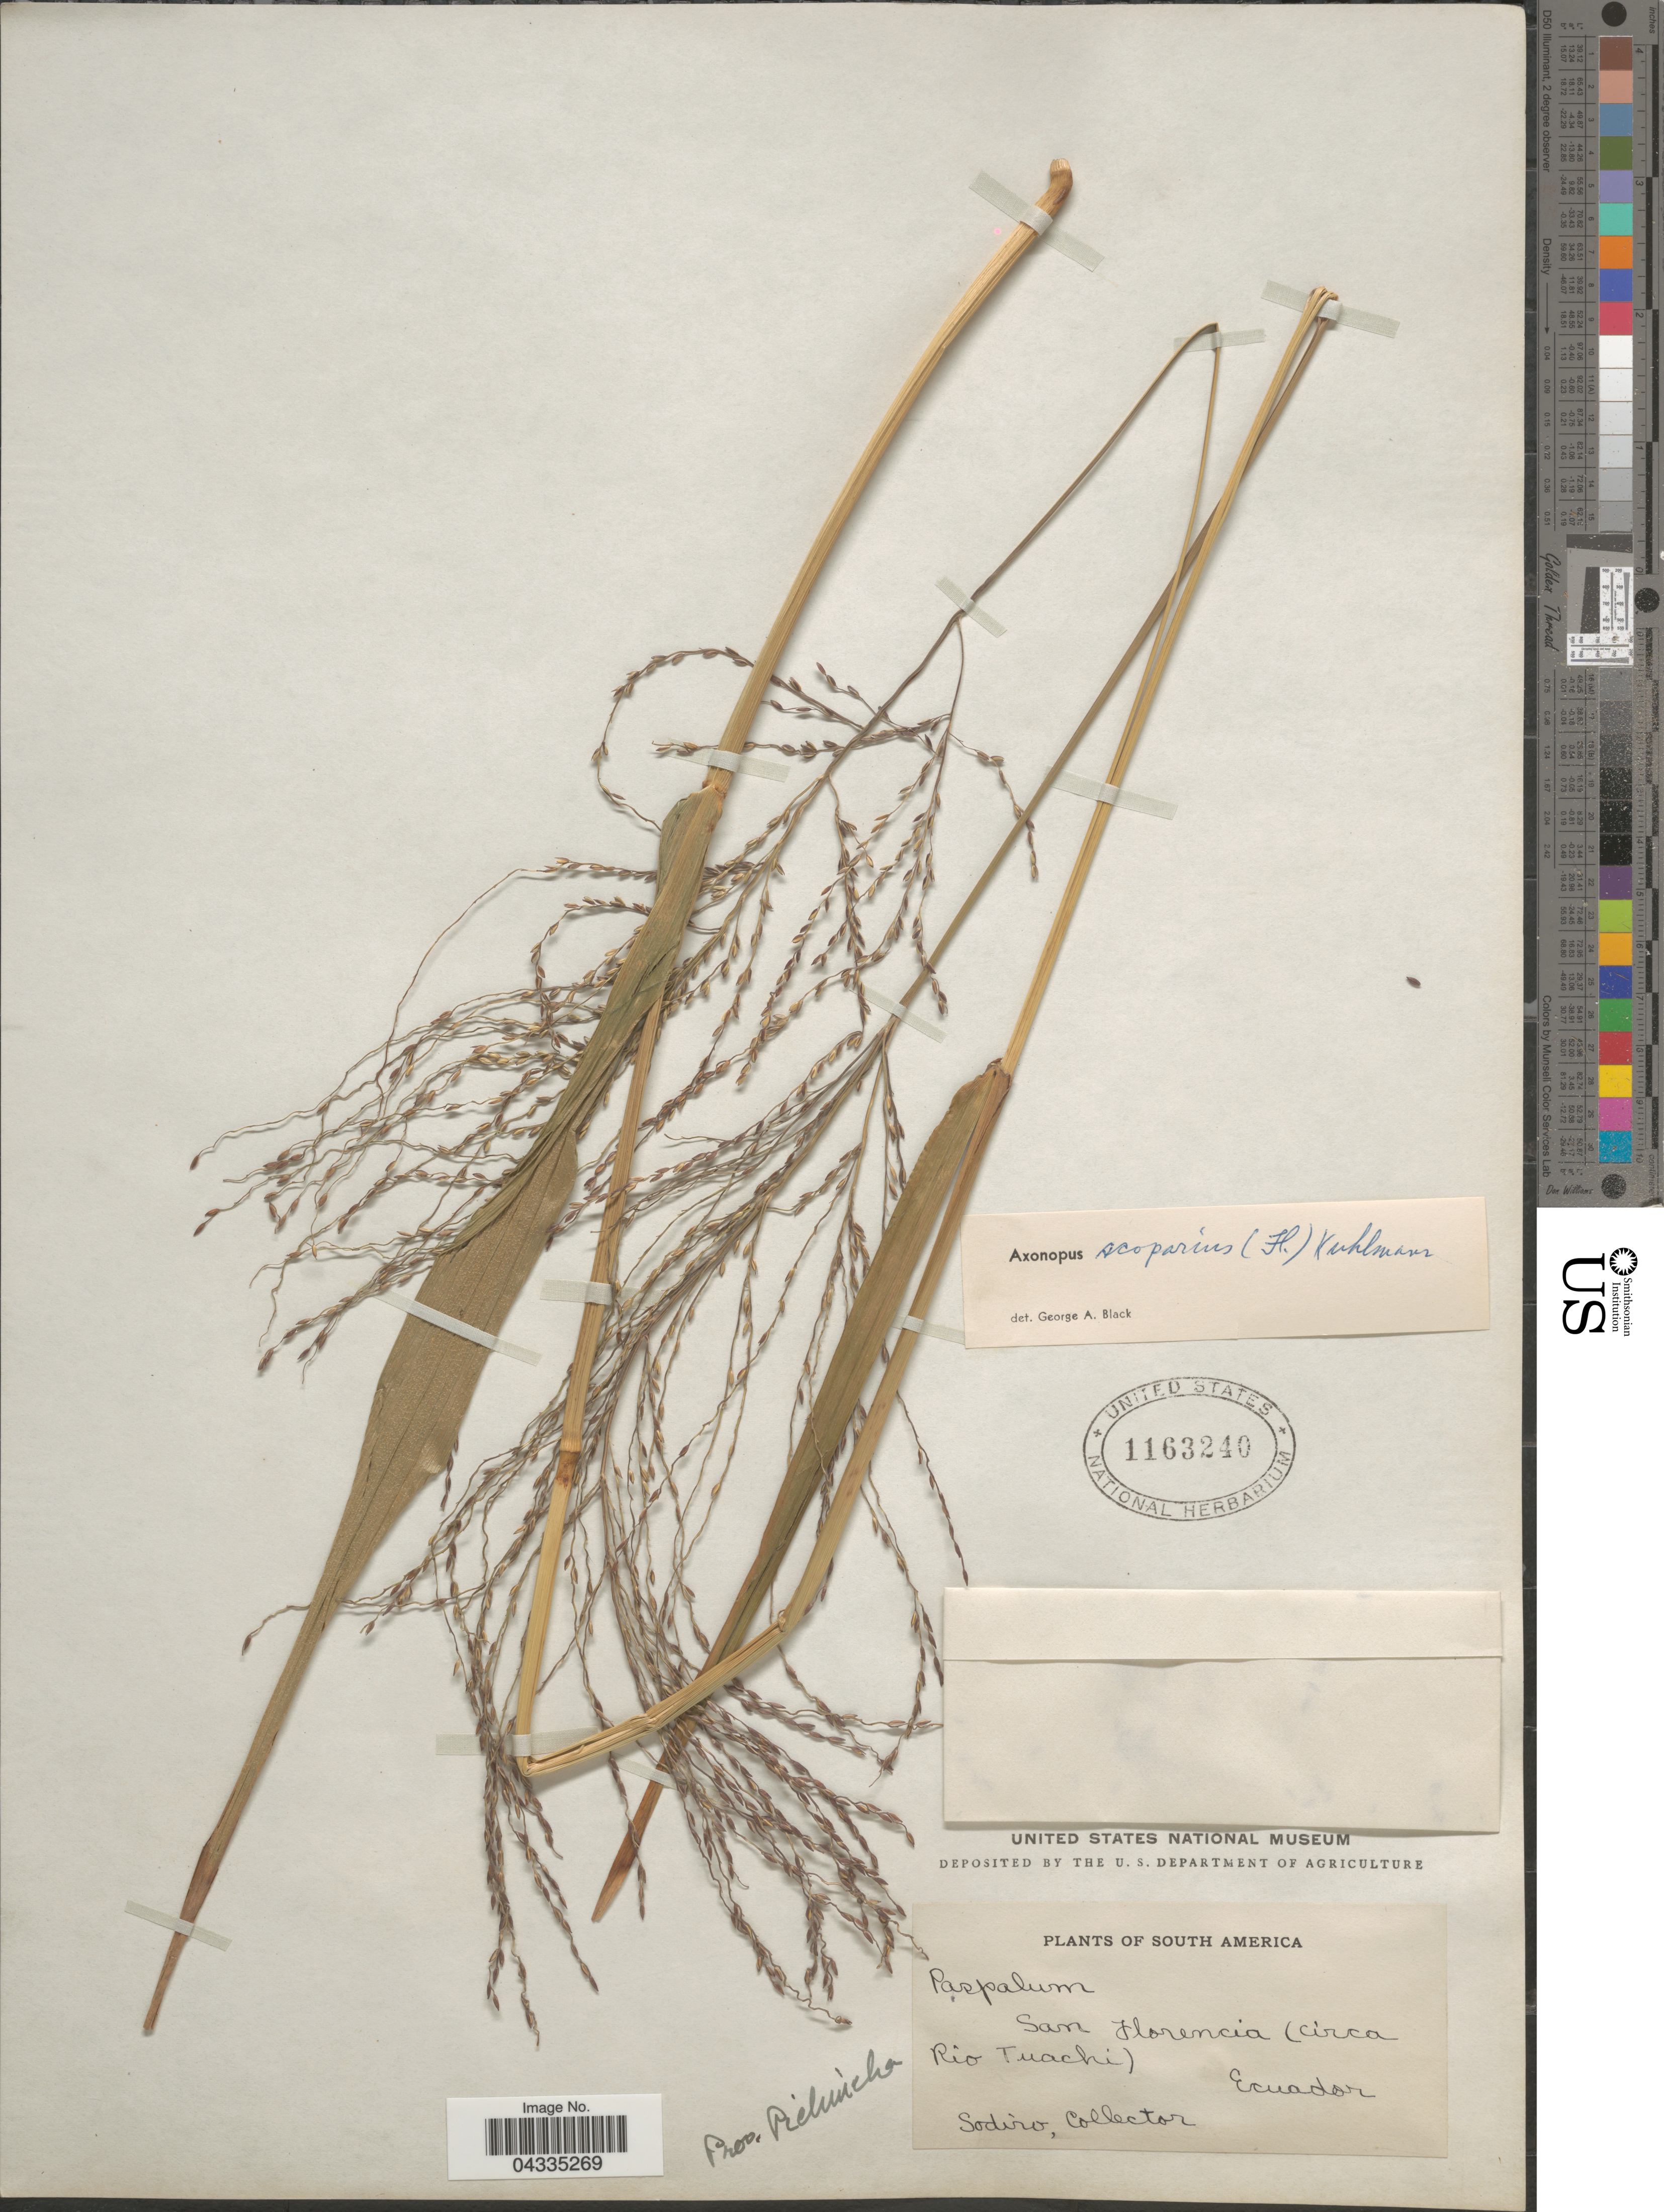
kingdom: Plantae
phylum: Tracheophyta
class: Liliopsida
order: Poales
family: Poaceae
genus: Axonopus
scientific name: Axonopus scoparius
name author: (Flüggé) Kuhlm.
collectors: Sodiro, --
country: Ecuador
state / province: Pichincha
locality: San Florencia (circa Rio Tuachi).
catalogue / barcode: US 1163240